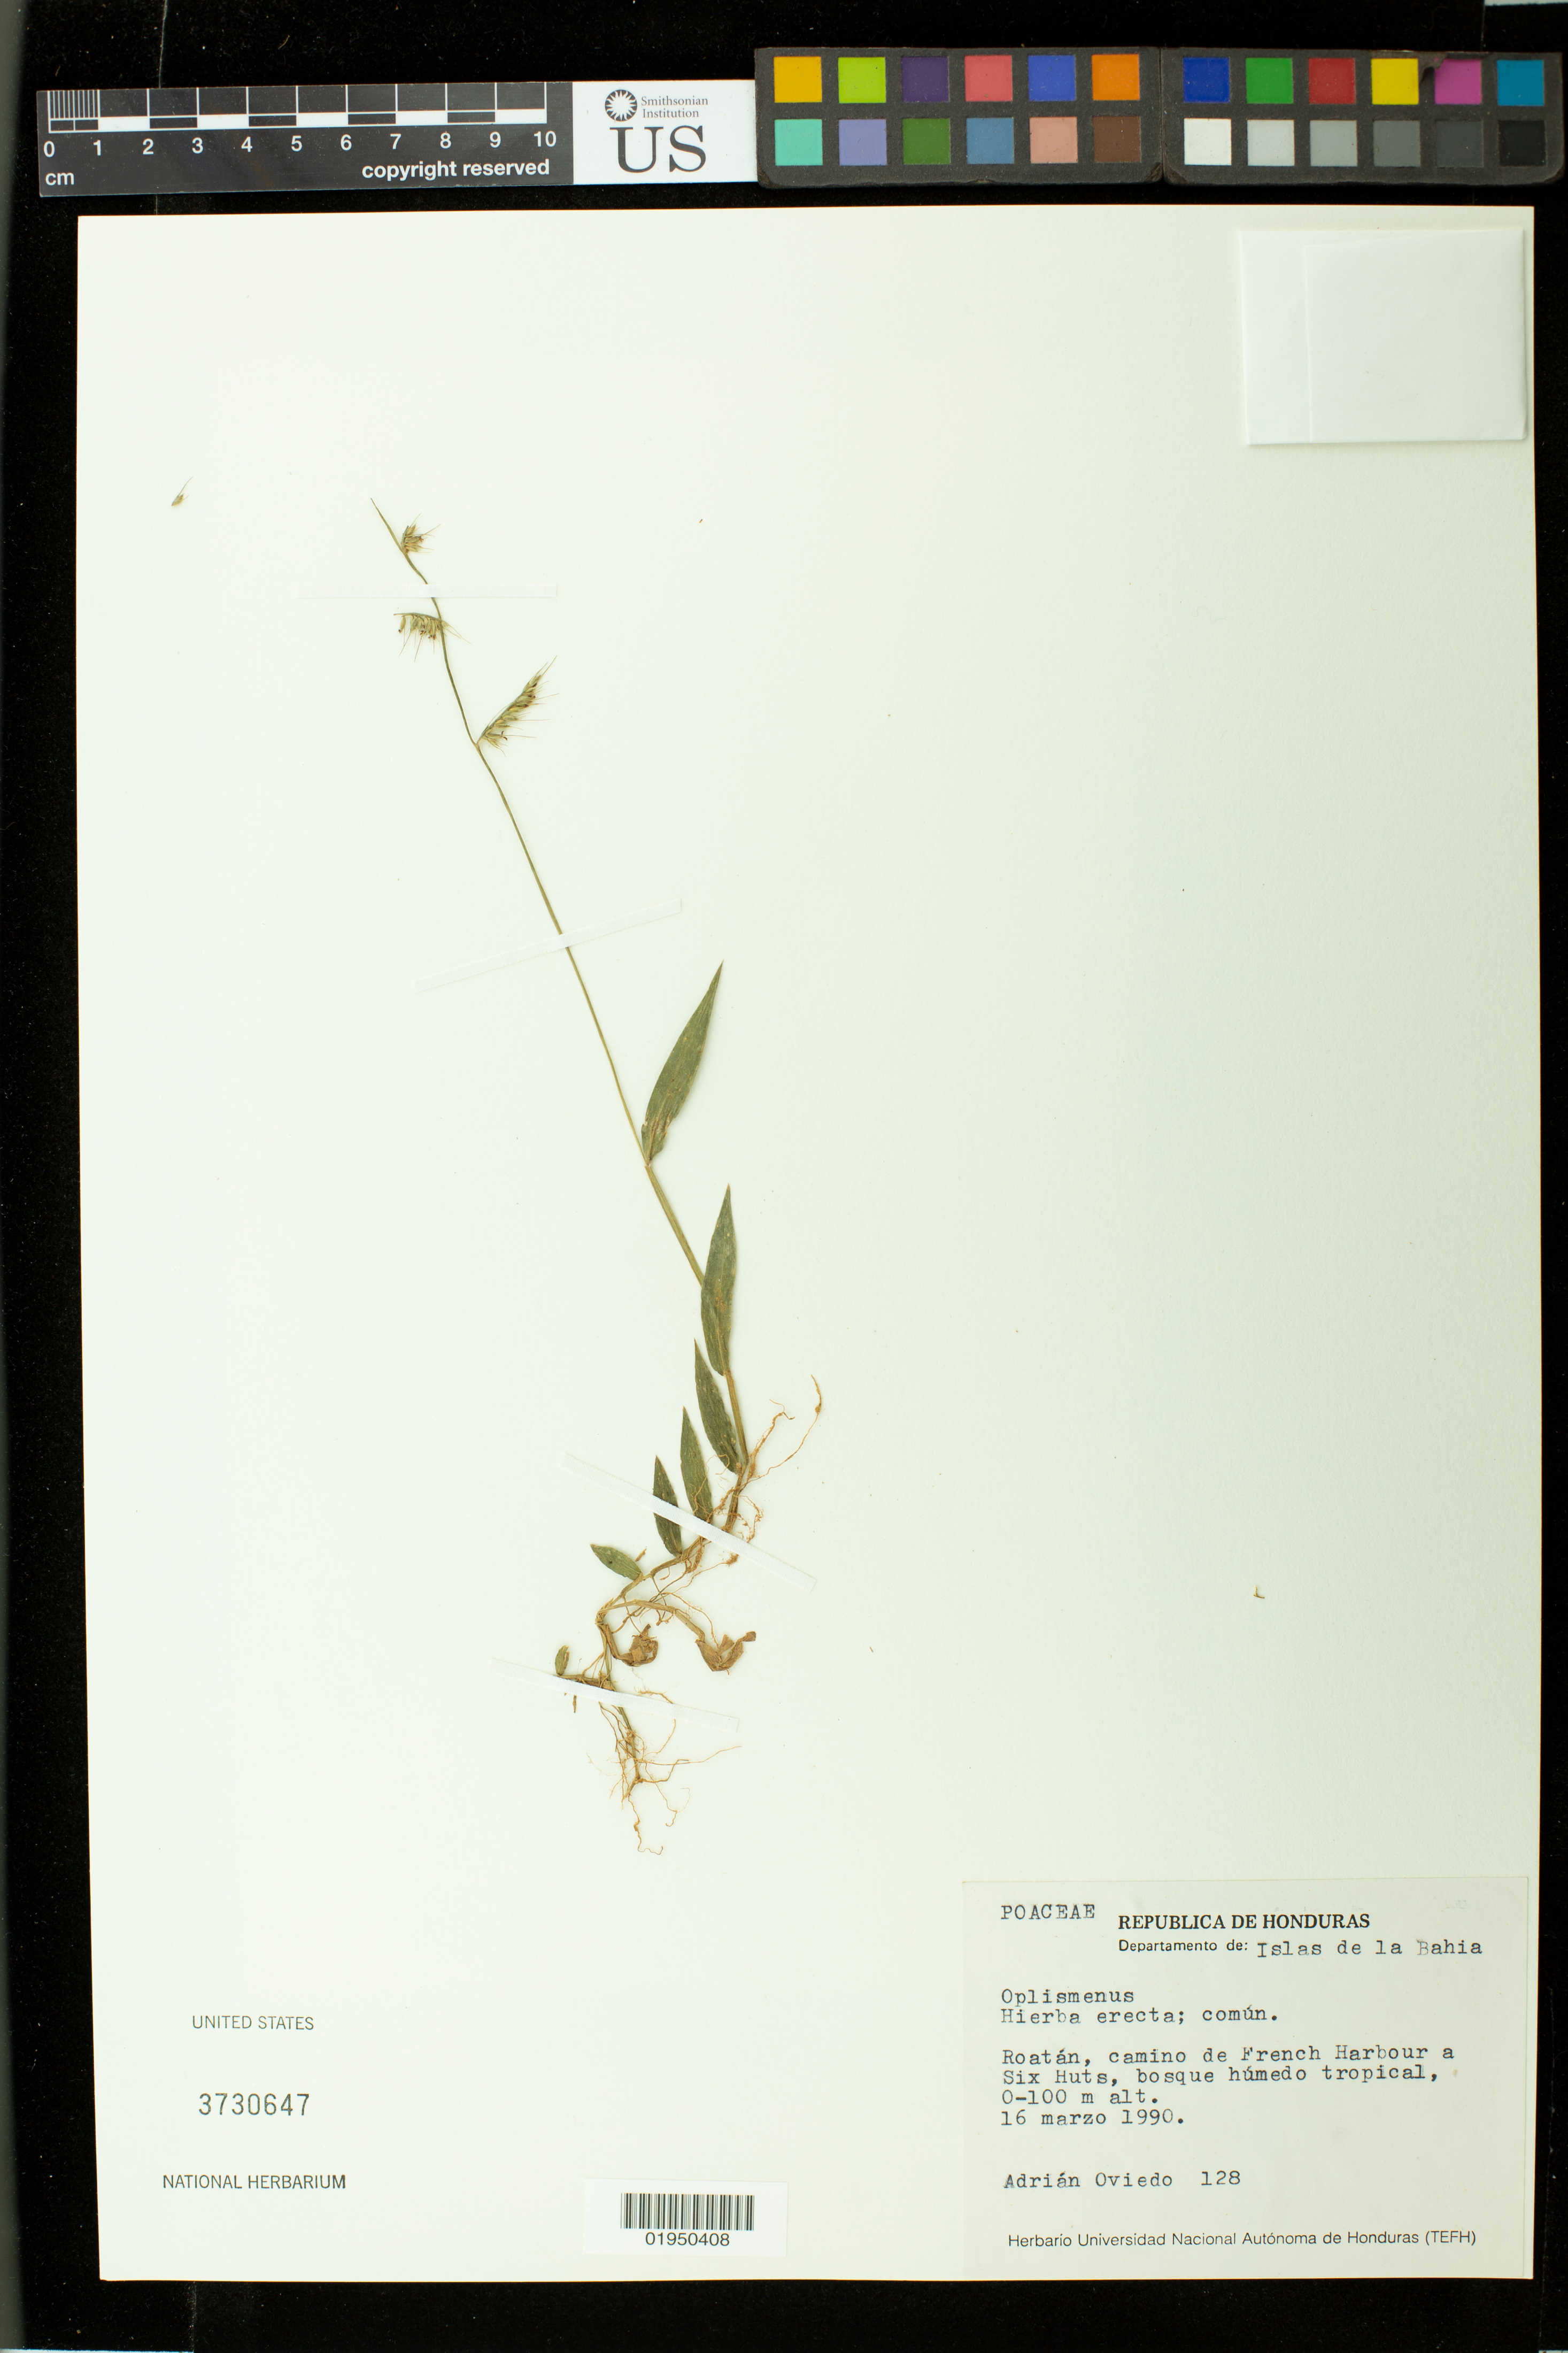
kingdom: Plantae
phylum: Tracheophyta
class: Liliopsida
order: Poales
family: Poaceae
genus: Oplismenus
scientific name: Oplismenus sp.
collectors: A. Oviedo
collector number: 128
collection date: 1990-03-16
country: Honduras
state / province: Islas de la Bahía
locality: Roatan, camino de French Harbour a Six Huts.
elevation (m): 0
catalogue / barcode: US 3730647